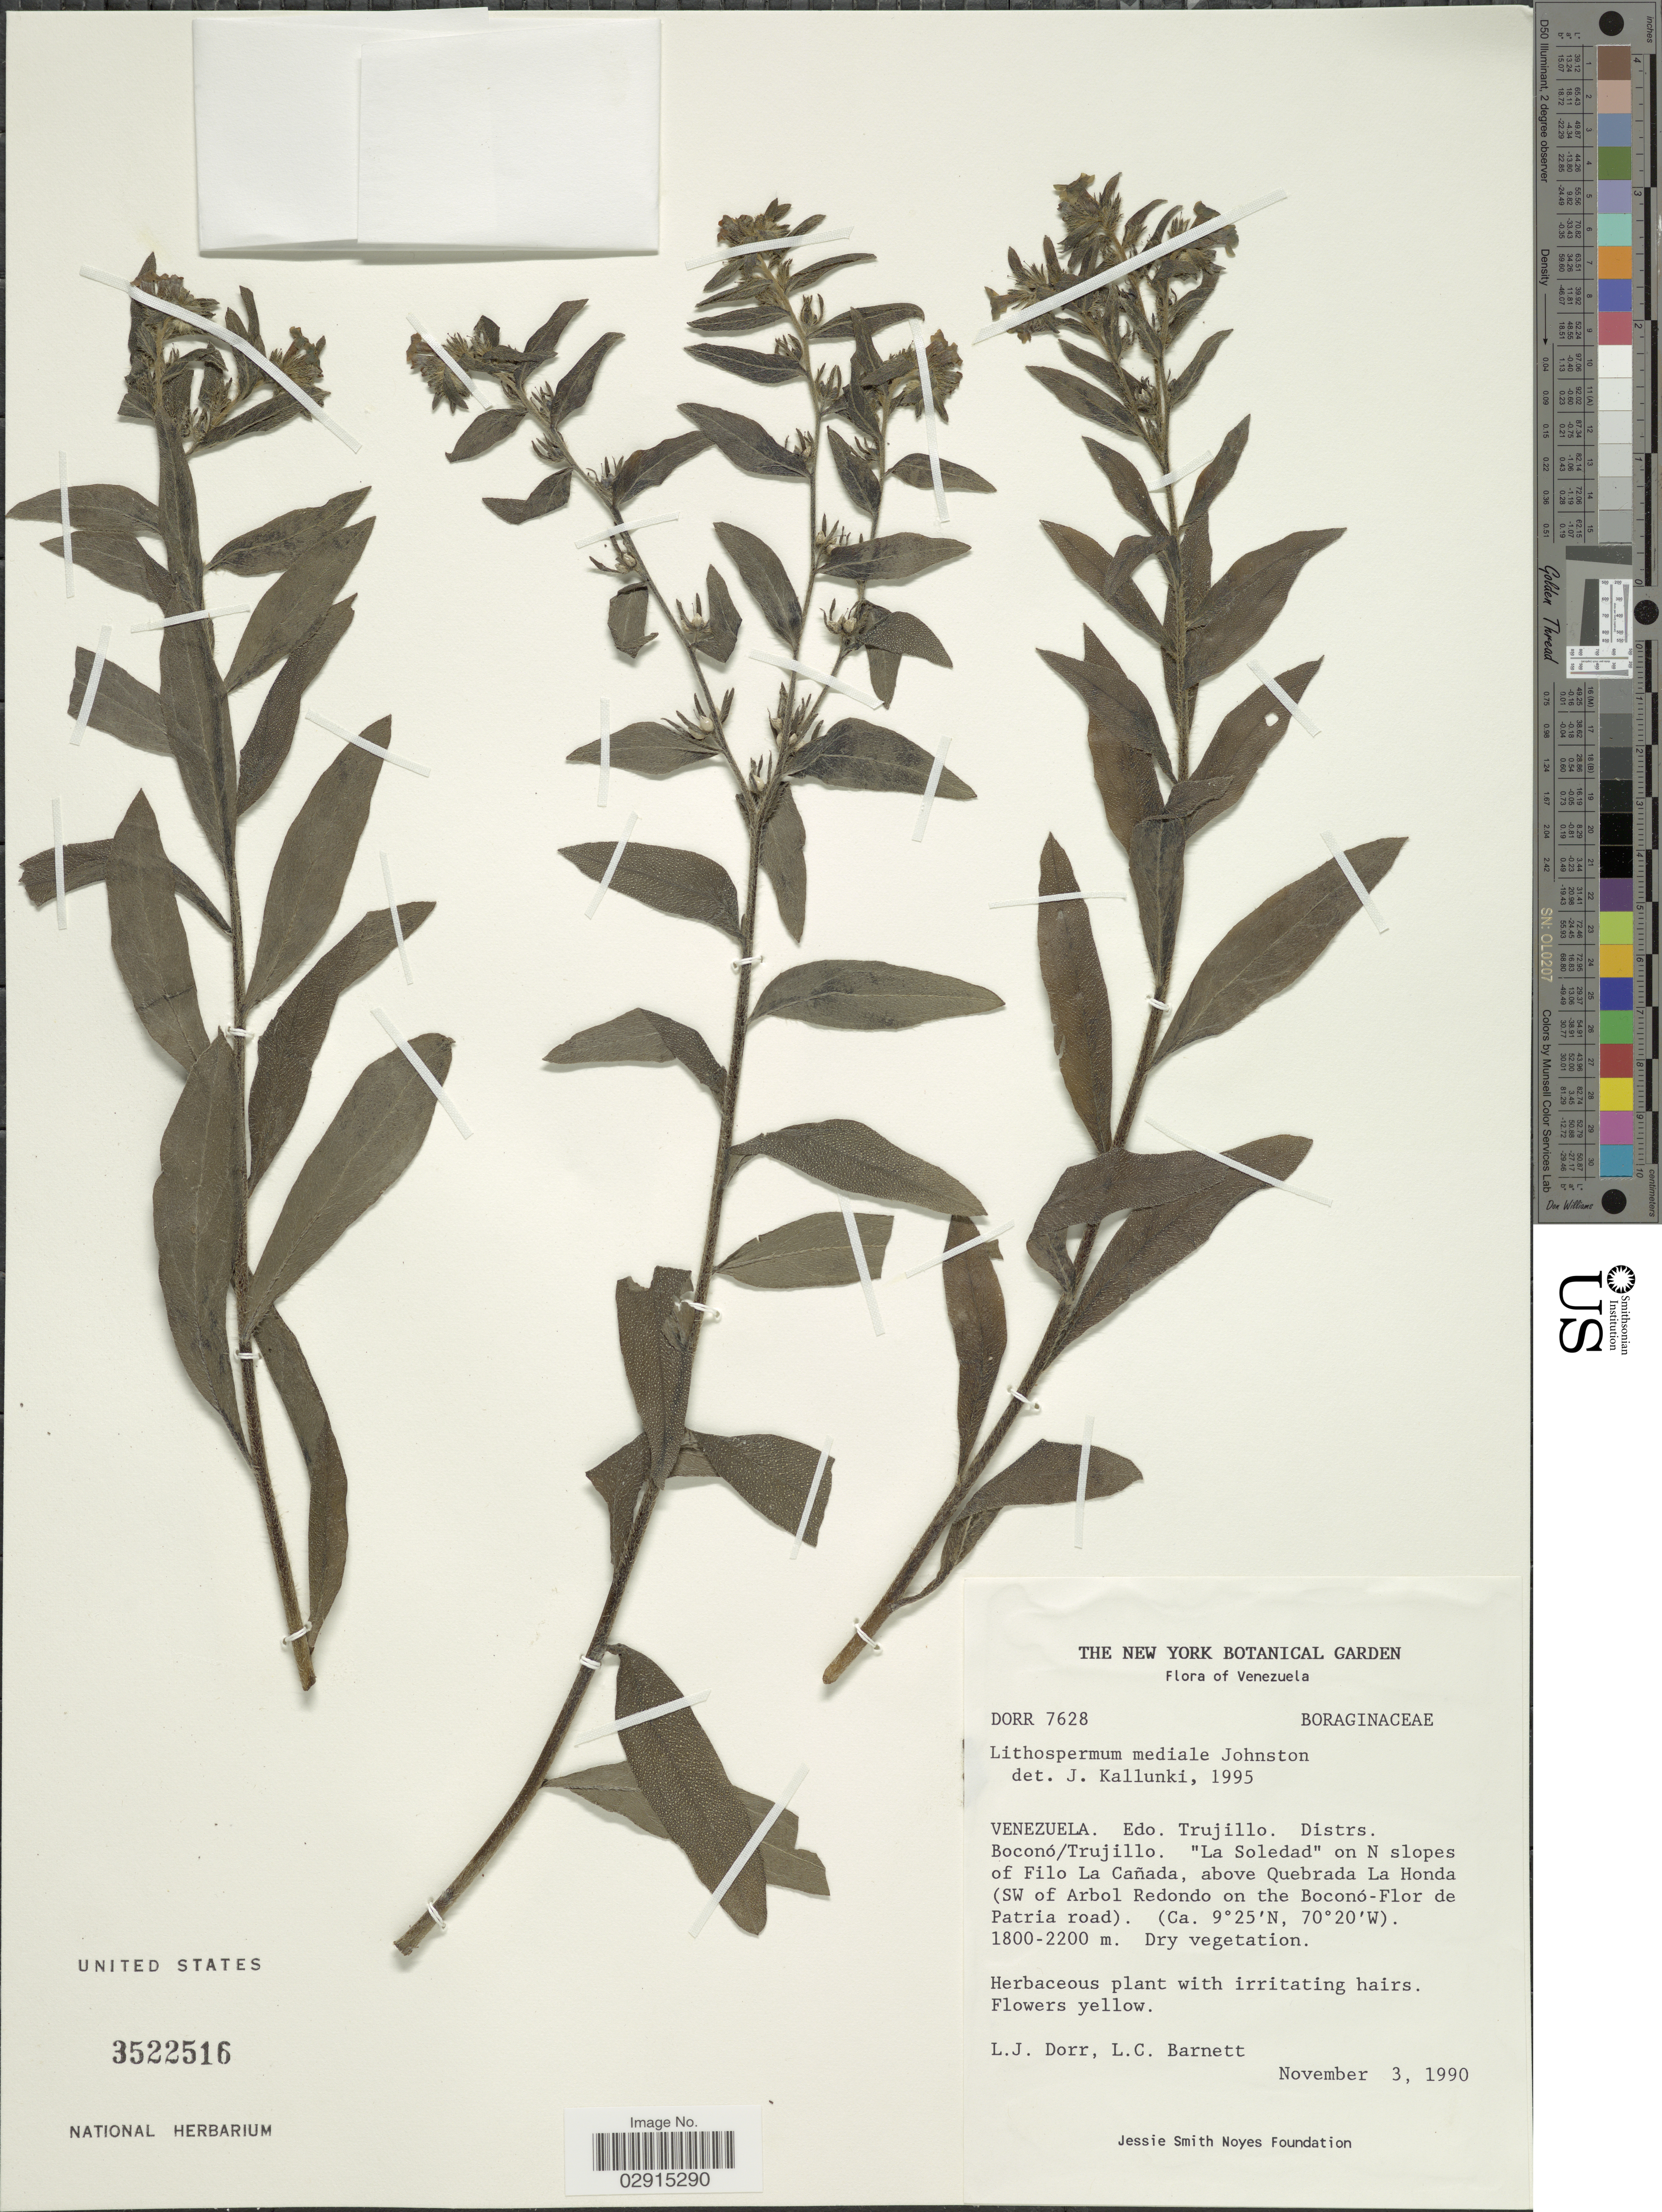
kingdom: Plantae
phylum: Tracheophyta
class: Magnoliopsida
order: Boraginales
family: Boraginaceae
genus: Lithospermum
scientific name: Lithospermum mediale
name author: I.M. Johnst.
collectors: L. J. Dorr & L. C. Barnett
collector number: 7628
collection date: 1990-11-03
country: Venezuela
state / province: Trujillo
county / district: Boconó/Trujillo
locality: "La Soledad" on N slopes of Filo La Cañada, above Quebrada La Honda (SW of Arbol Redondo on the Boconó-Flor de Patria road).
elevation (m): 1800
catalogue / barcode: US 3522516